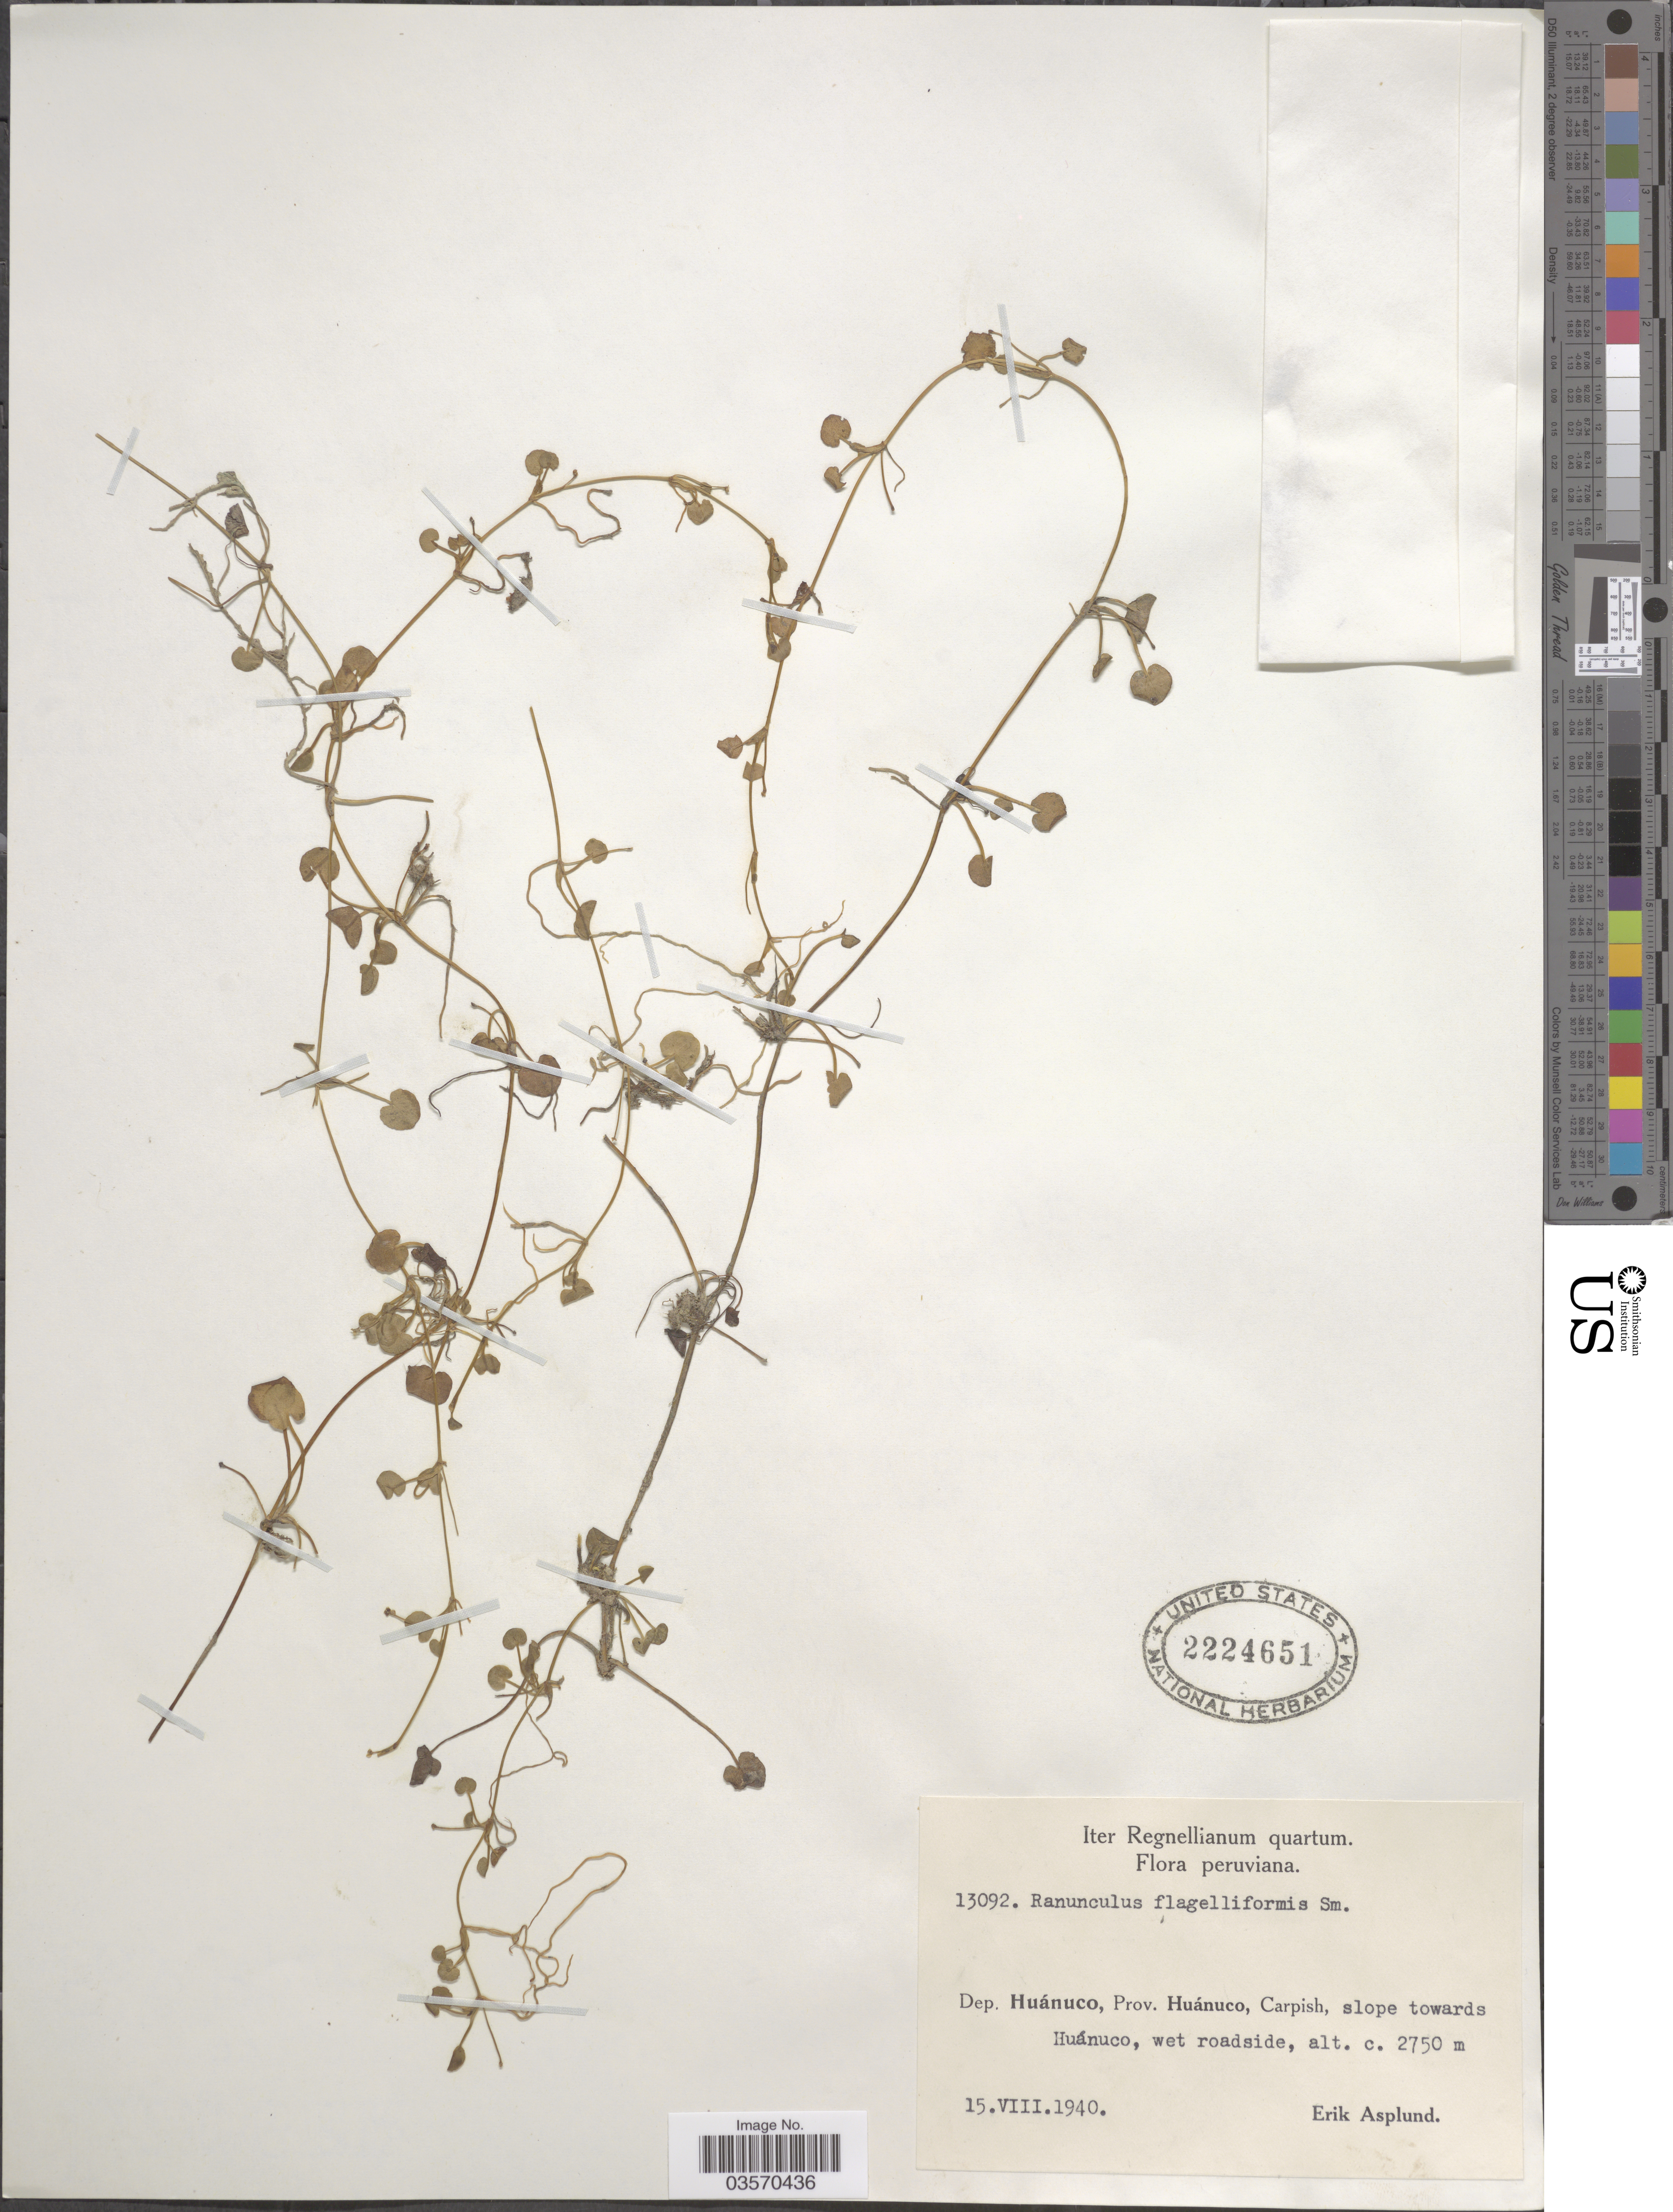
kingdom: Plantae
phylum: Tracheophyta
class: Magnoliopsida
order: Ranunculales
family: Ranunculaceae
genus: Ranunculus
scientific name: Ranunculus flagelliformis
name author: Sm.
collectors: E. Asplund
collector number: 13092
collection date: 1940-08-15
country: Peru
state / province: Huánuco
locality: Dep. Huánuco, Carpish, slope towards Huánuco, wet roadside.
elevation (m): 2750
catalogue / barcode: US 2224651